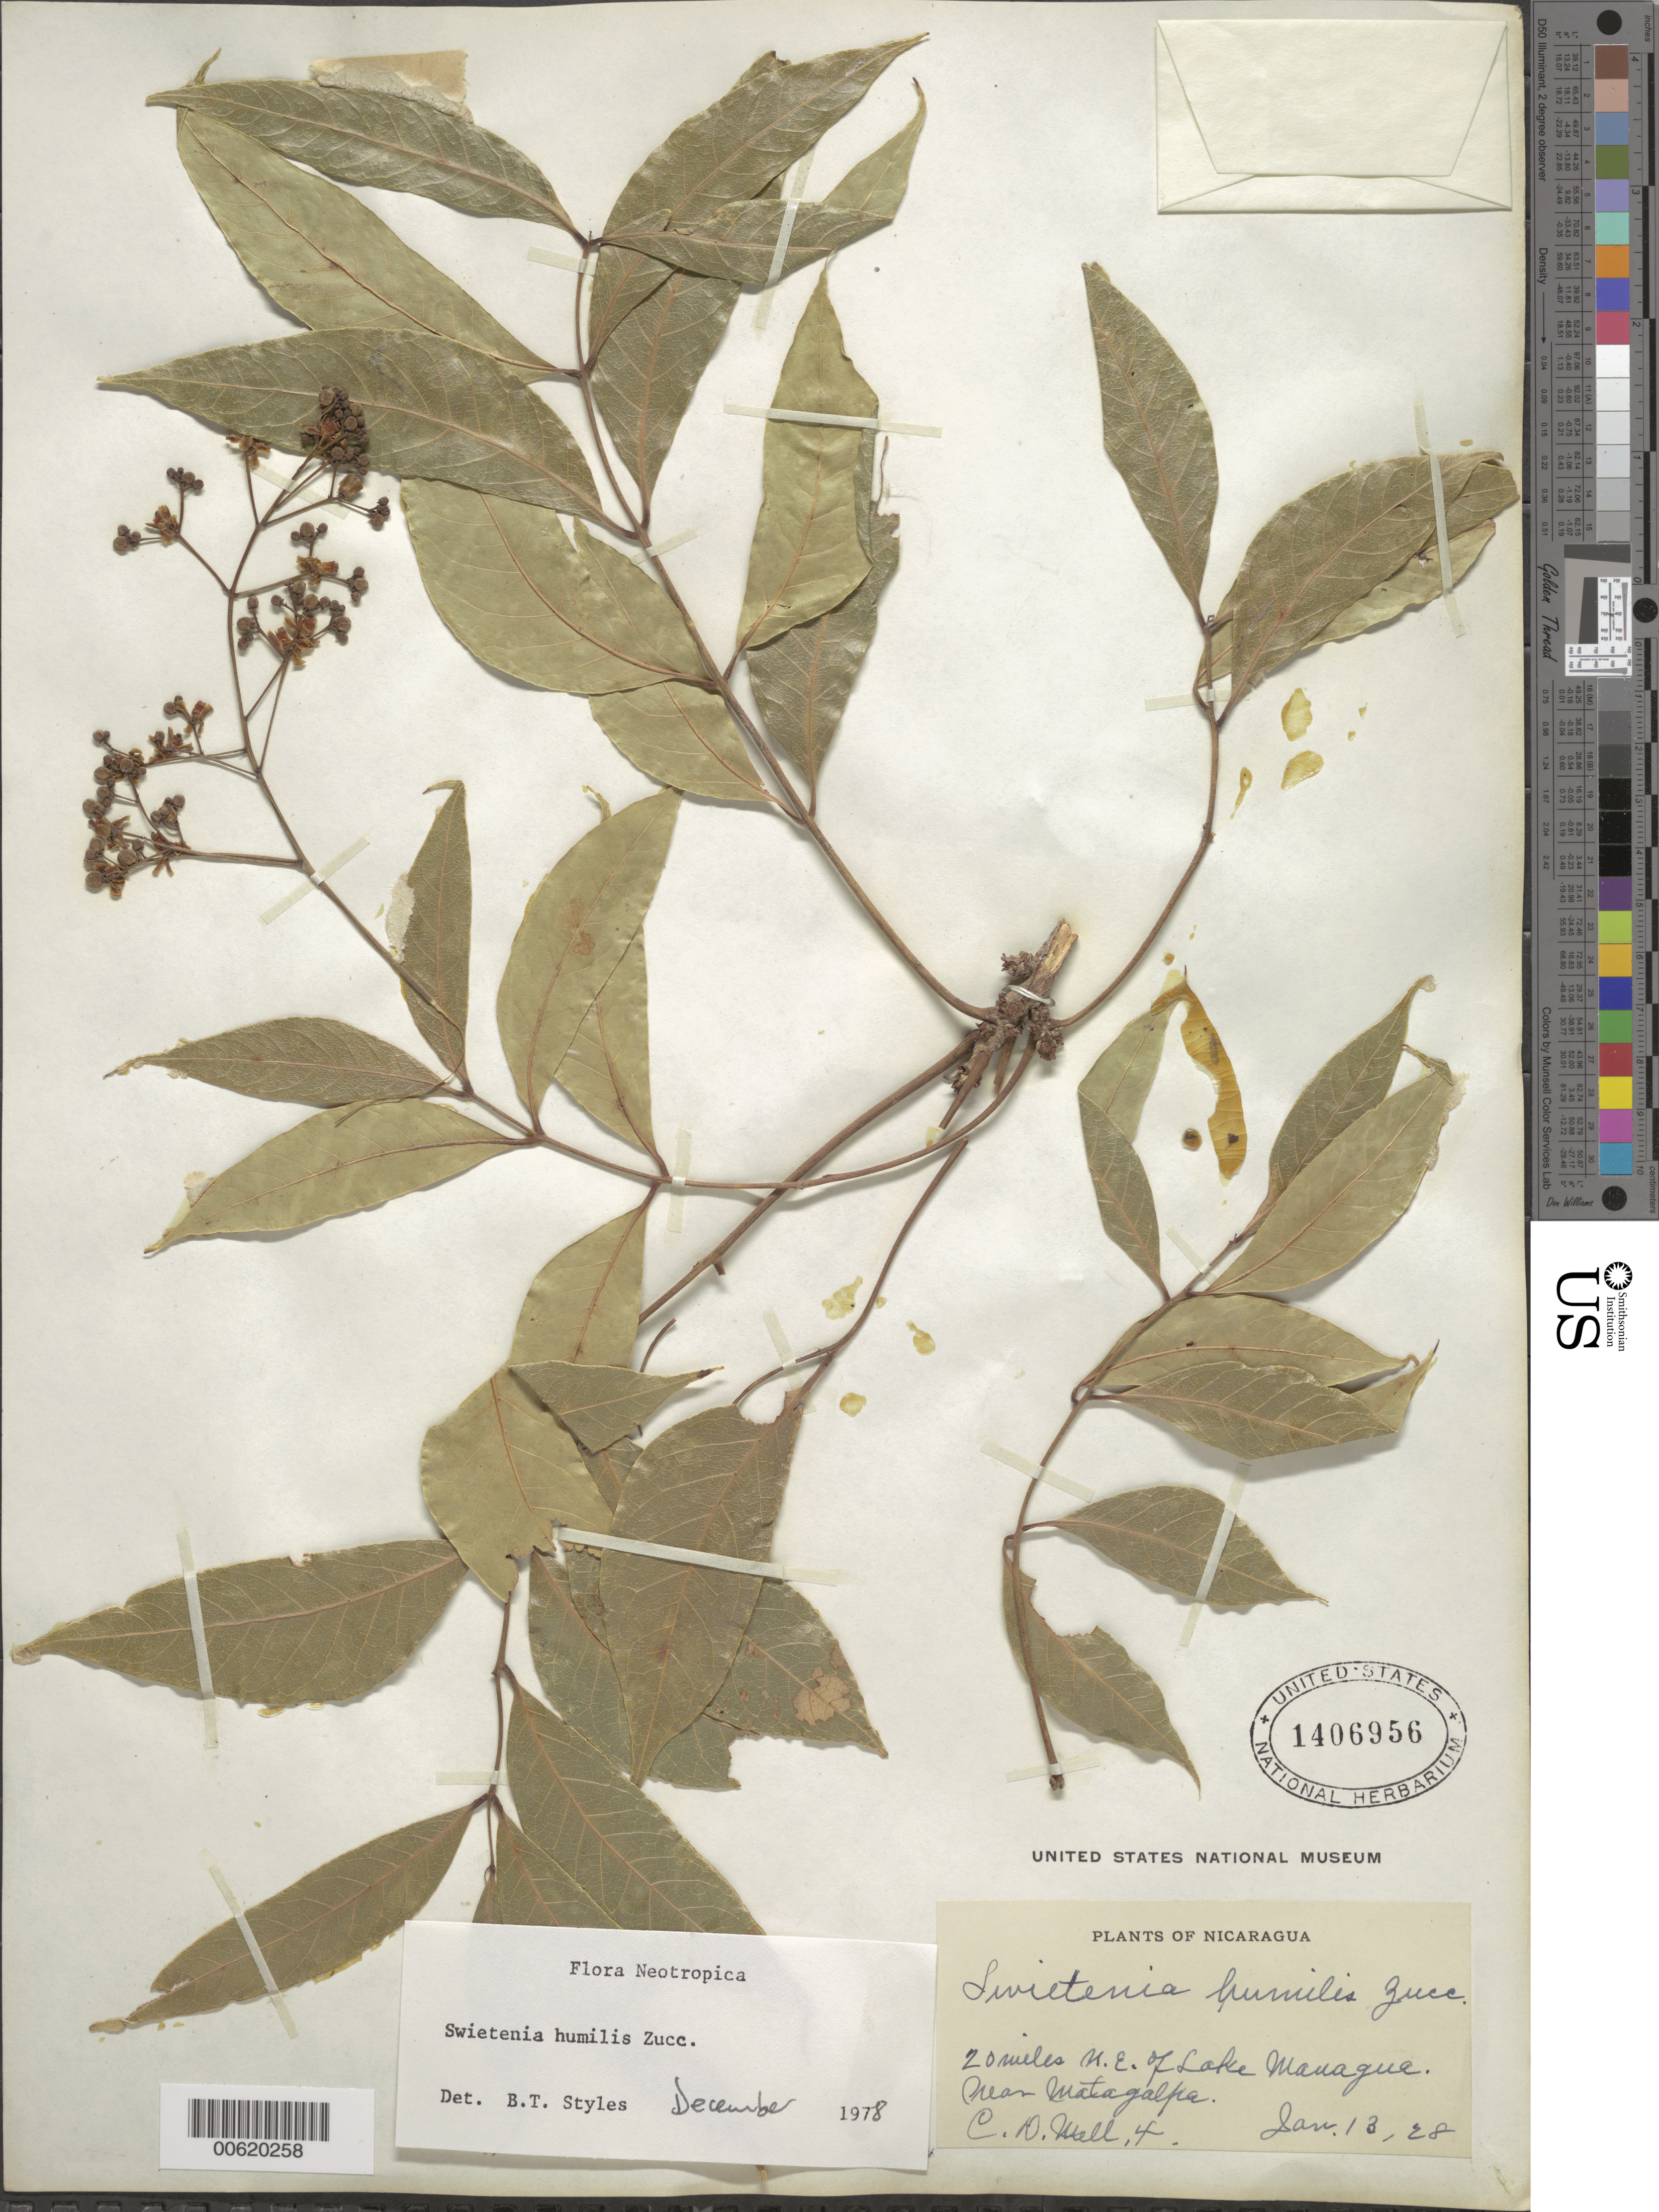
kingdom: Plantae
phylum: Tracheophyta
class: Magnoliopsida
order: Sapindales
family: Meliaceae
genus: Swietenia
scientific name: Swietenia humilis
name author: Zucc.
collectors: C. D. Mell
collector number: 4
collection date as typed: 13 Jan 1928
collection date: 1928-01-13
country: Nicaragua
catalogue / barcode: US 1406956